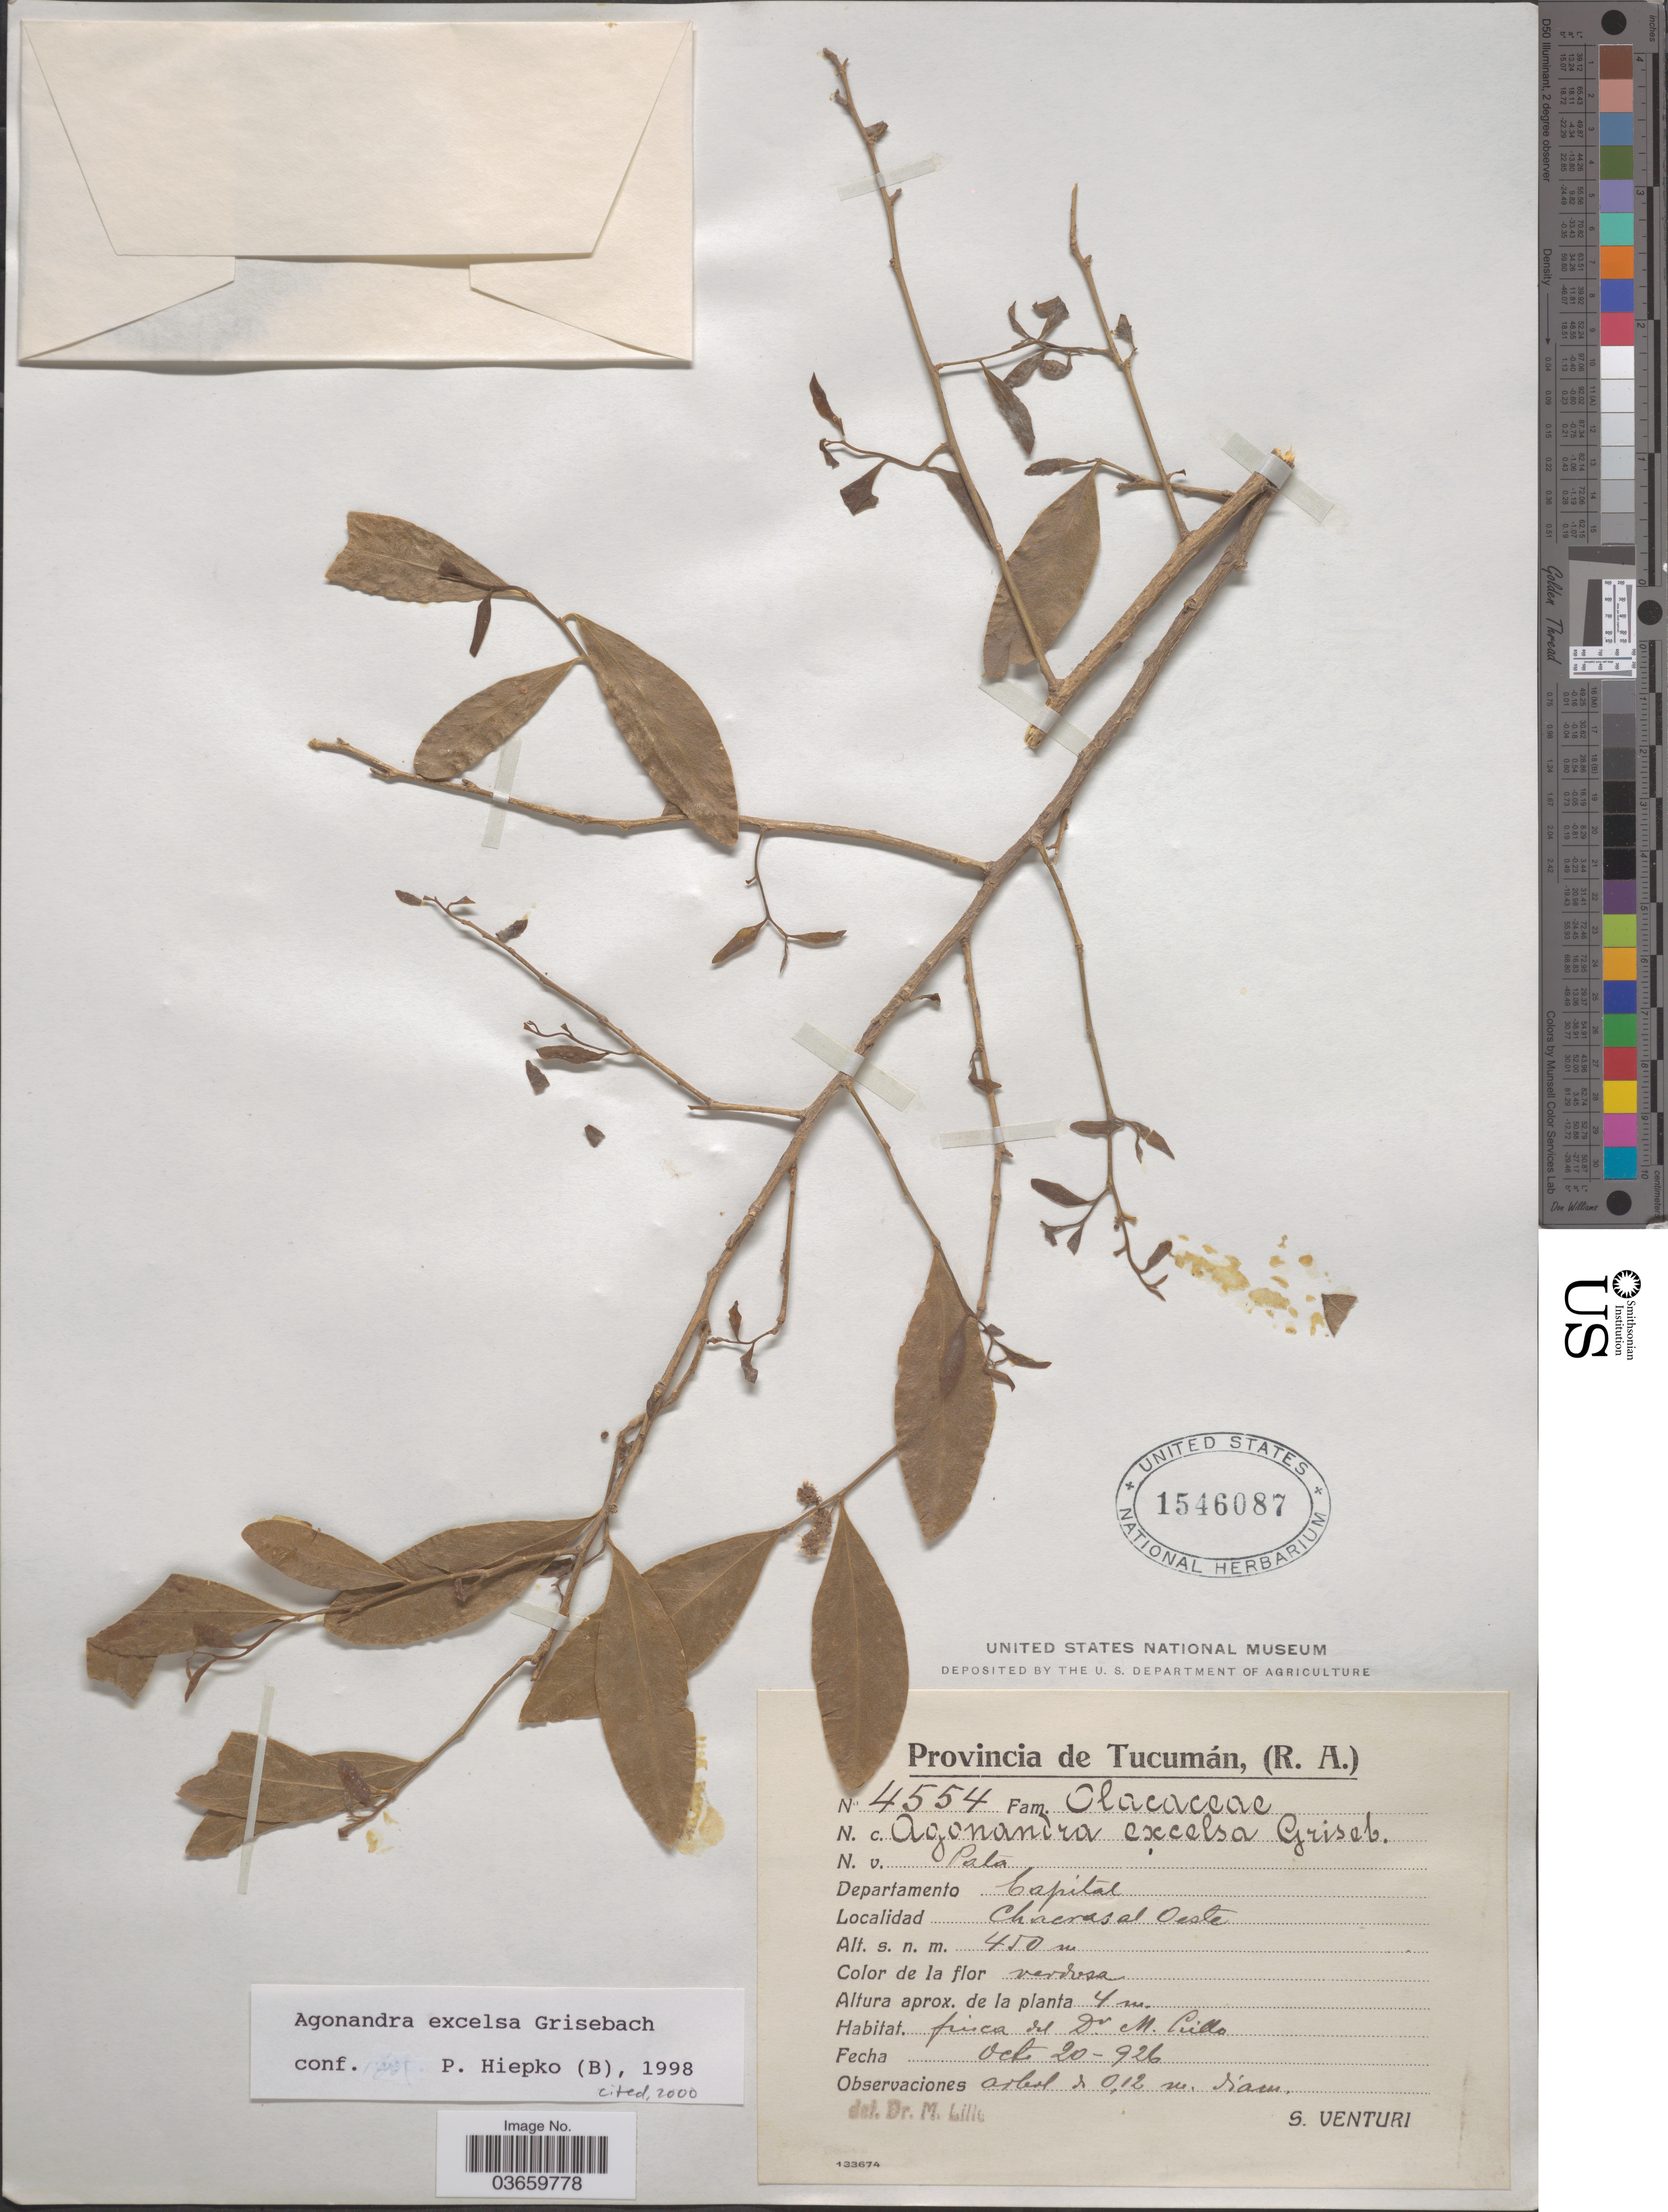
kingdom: Plantae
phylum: Tracheophyta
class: Magnoliopsida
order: Santalales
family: Opiliaceae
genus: Agonandra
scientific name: Agonandra excelsa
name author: Griseb.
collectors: S. Venturi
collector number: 4554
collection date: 1926-10-20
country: Argentina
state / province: Tucuman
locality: Departamento Capital. Chacrasal Oeste.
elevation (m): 450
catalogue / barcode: US 1546087